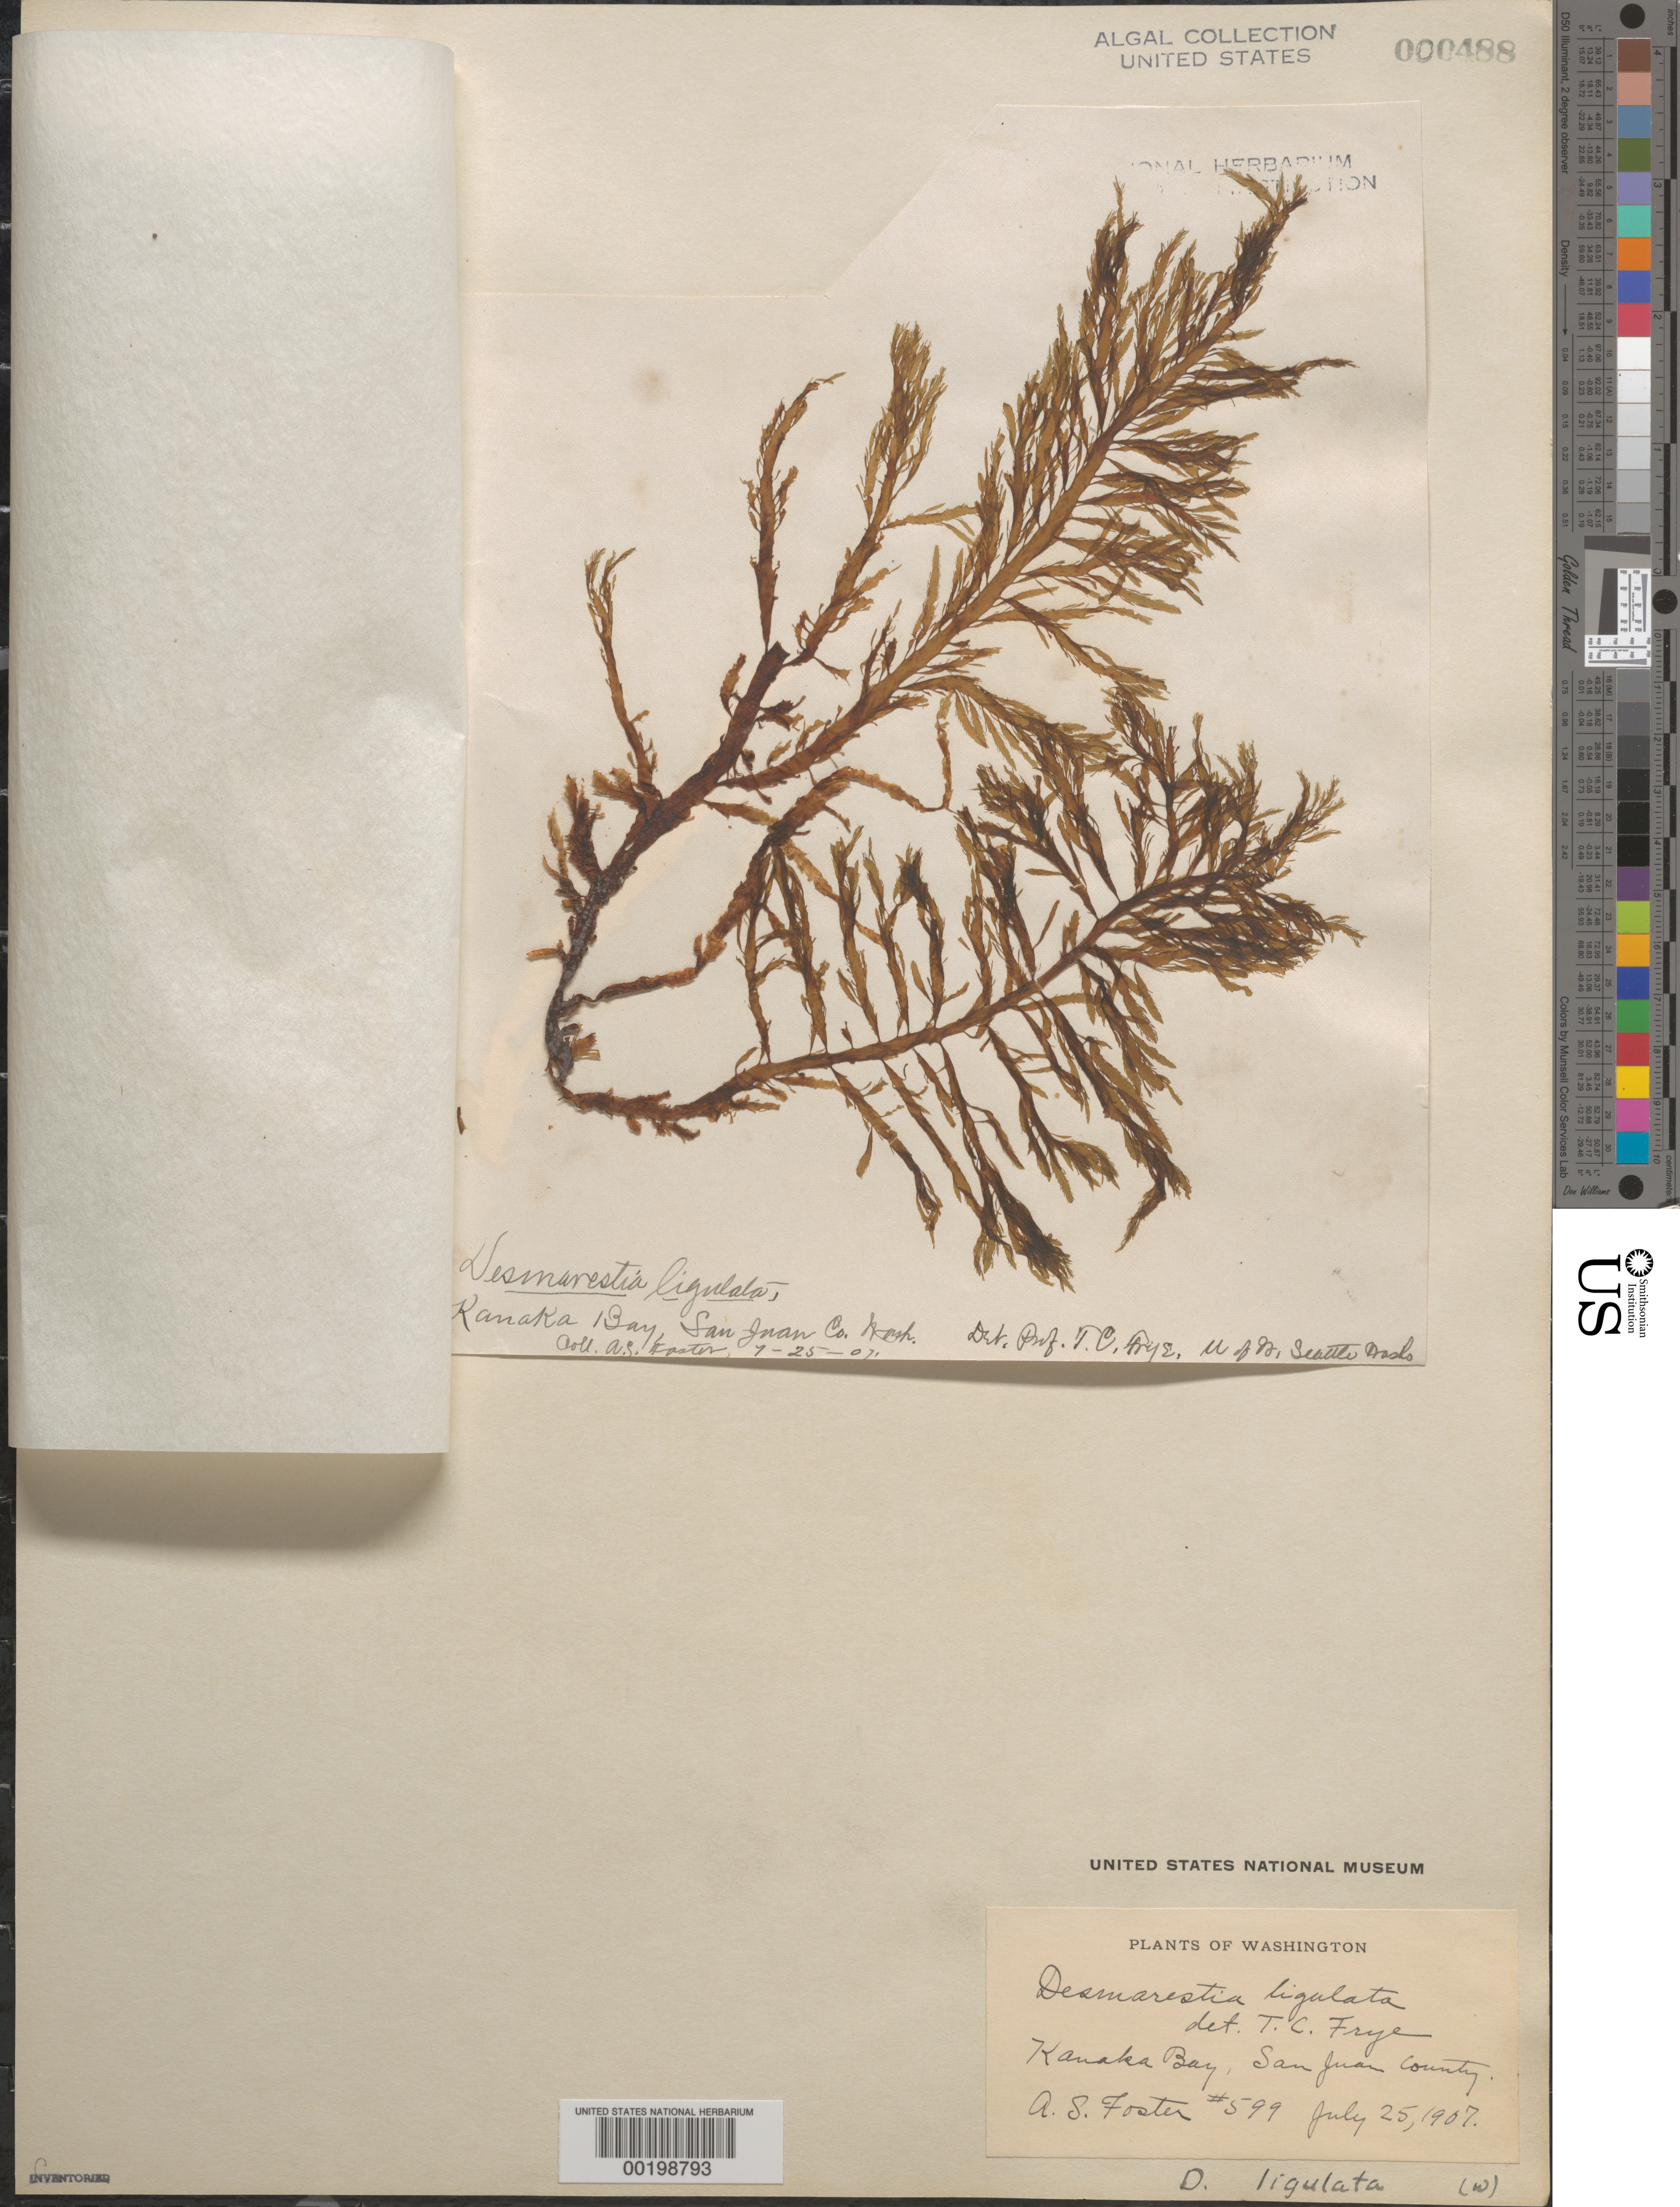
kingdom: Chromista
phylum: Ochrophyta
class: Phaeophyceae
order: Desmarestiales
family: Desmarestiaceae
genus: Desmarestia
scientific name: Desmarestia ligulata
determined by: Frye, Christopher T., (VDB), Vanderbilt University Herbarium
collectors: A. S. Foster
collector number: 599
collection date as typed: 25 Jul 1907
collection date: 1907-07-25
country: United States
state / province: Washington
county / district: San Juan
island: San Juan Island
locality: Kanaka Bay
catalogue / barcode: US 488